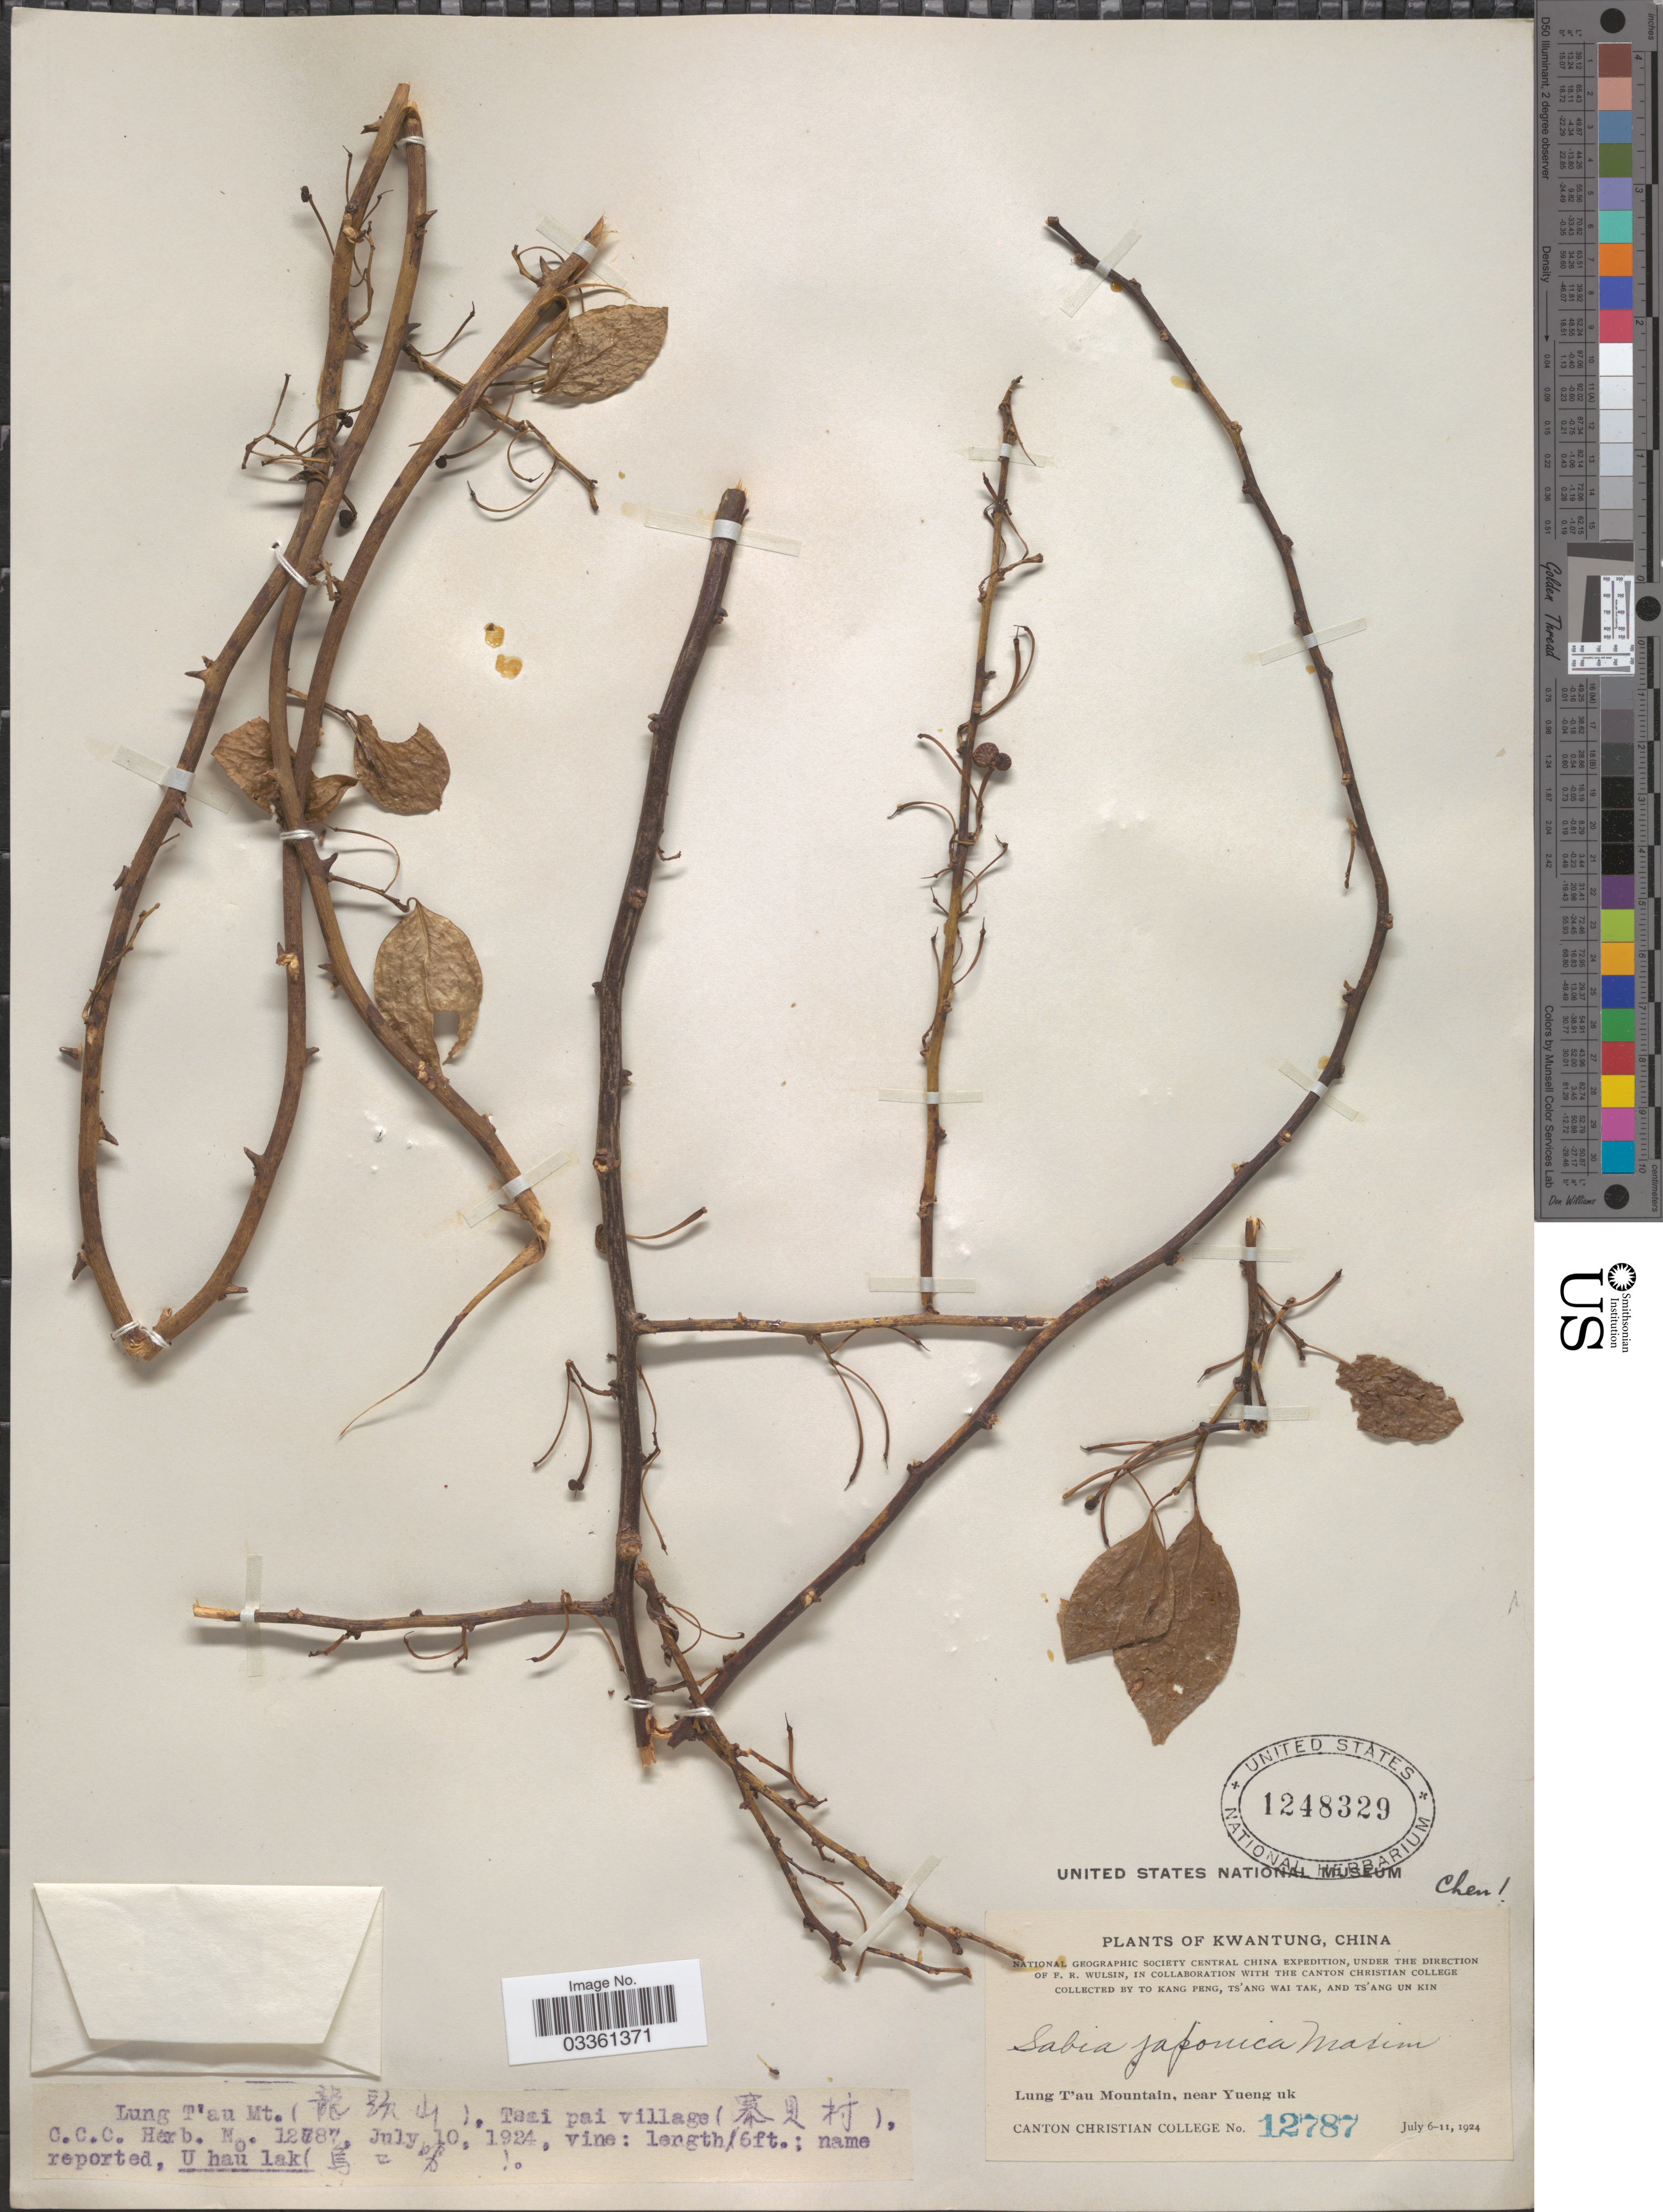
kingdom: Plantae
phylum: Tracheophyta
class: Magnoliopsida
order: Proteales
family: Sabiaceae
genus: Sabia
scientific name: Sabia japonica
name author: Maxim.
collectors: T. K. Peng, W. T. Tsang & Ts' Ang Un Kin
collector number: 12787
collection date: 1924-07-10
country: China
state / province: Guangdong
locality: Kwangtung. Lung T'au Mountain, near Yueng uk. Lung T'au Mt. (X),Tsai pai village (X).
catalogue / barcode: US 1248329